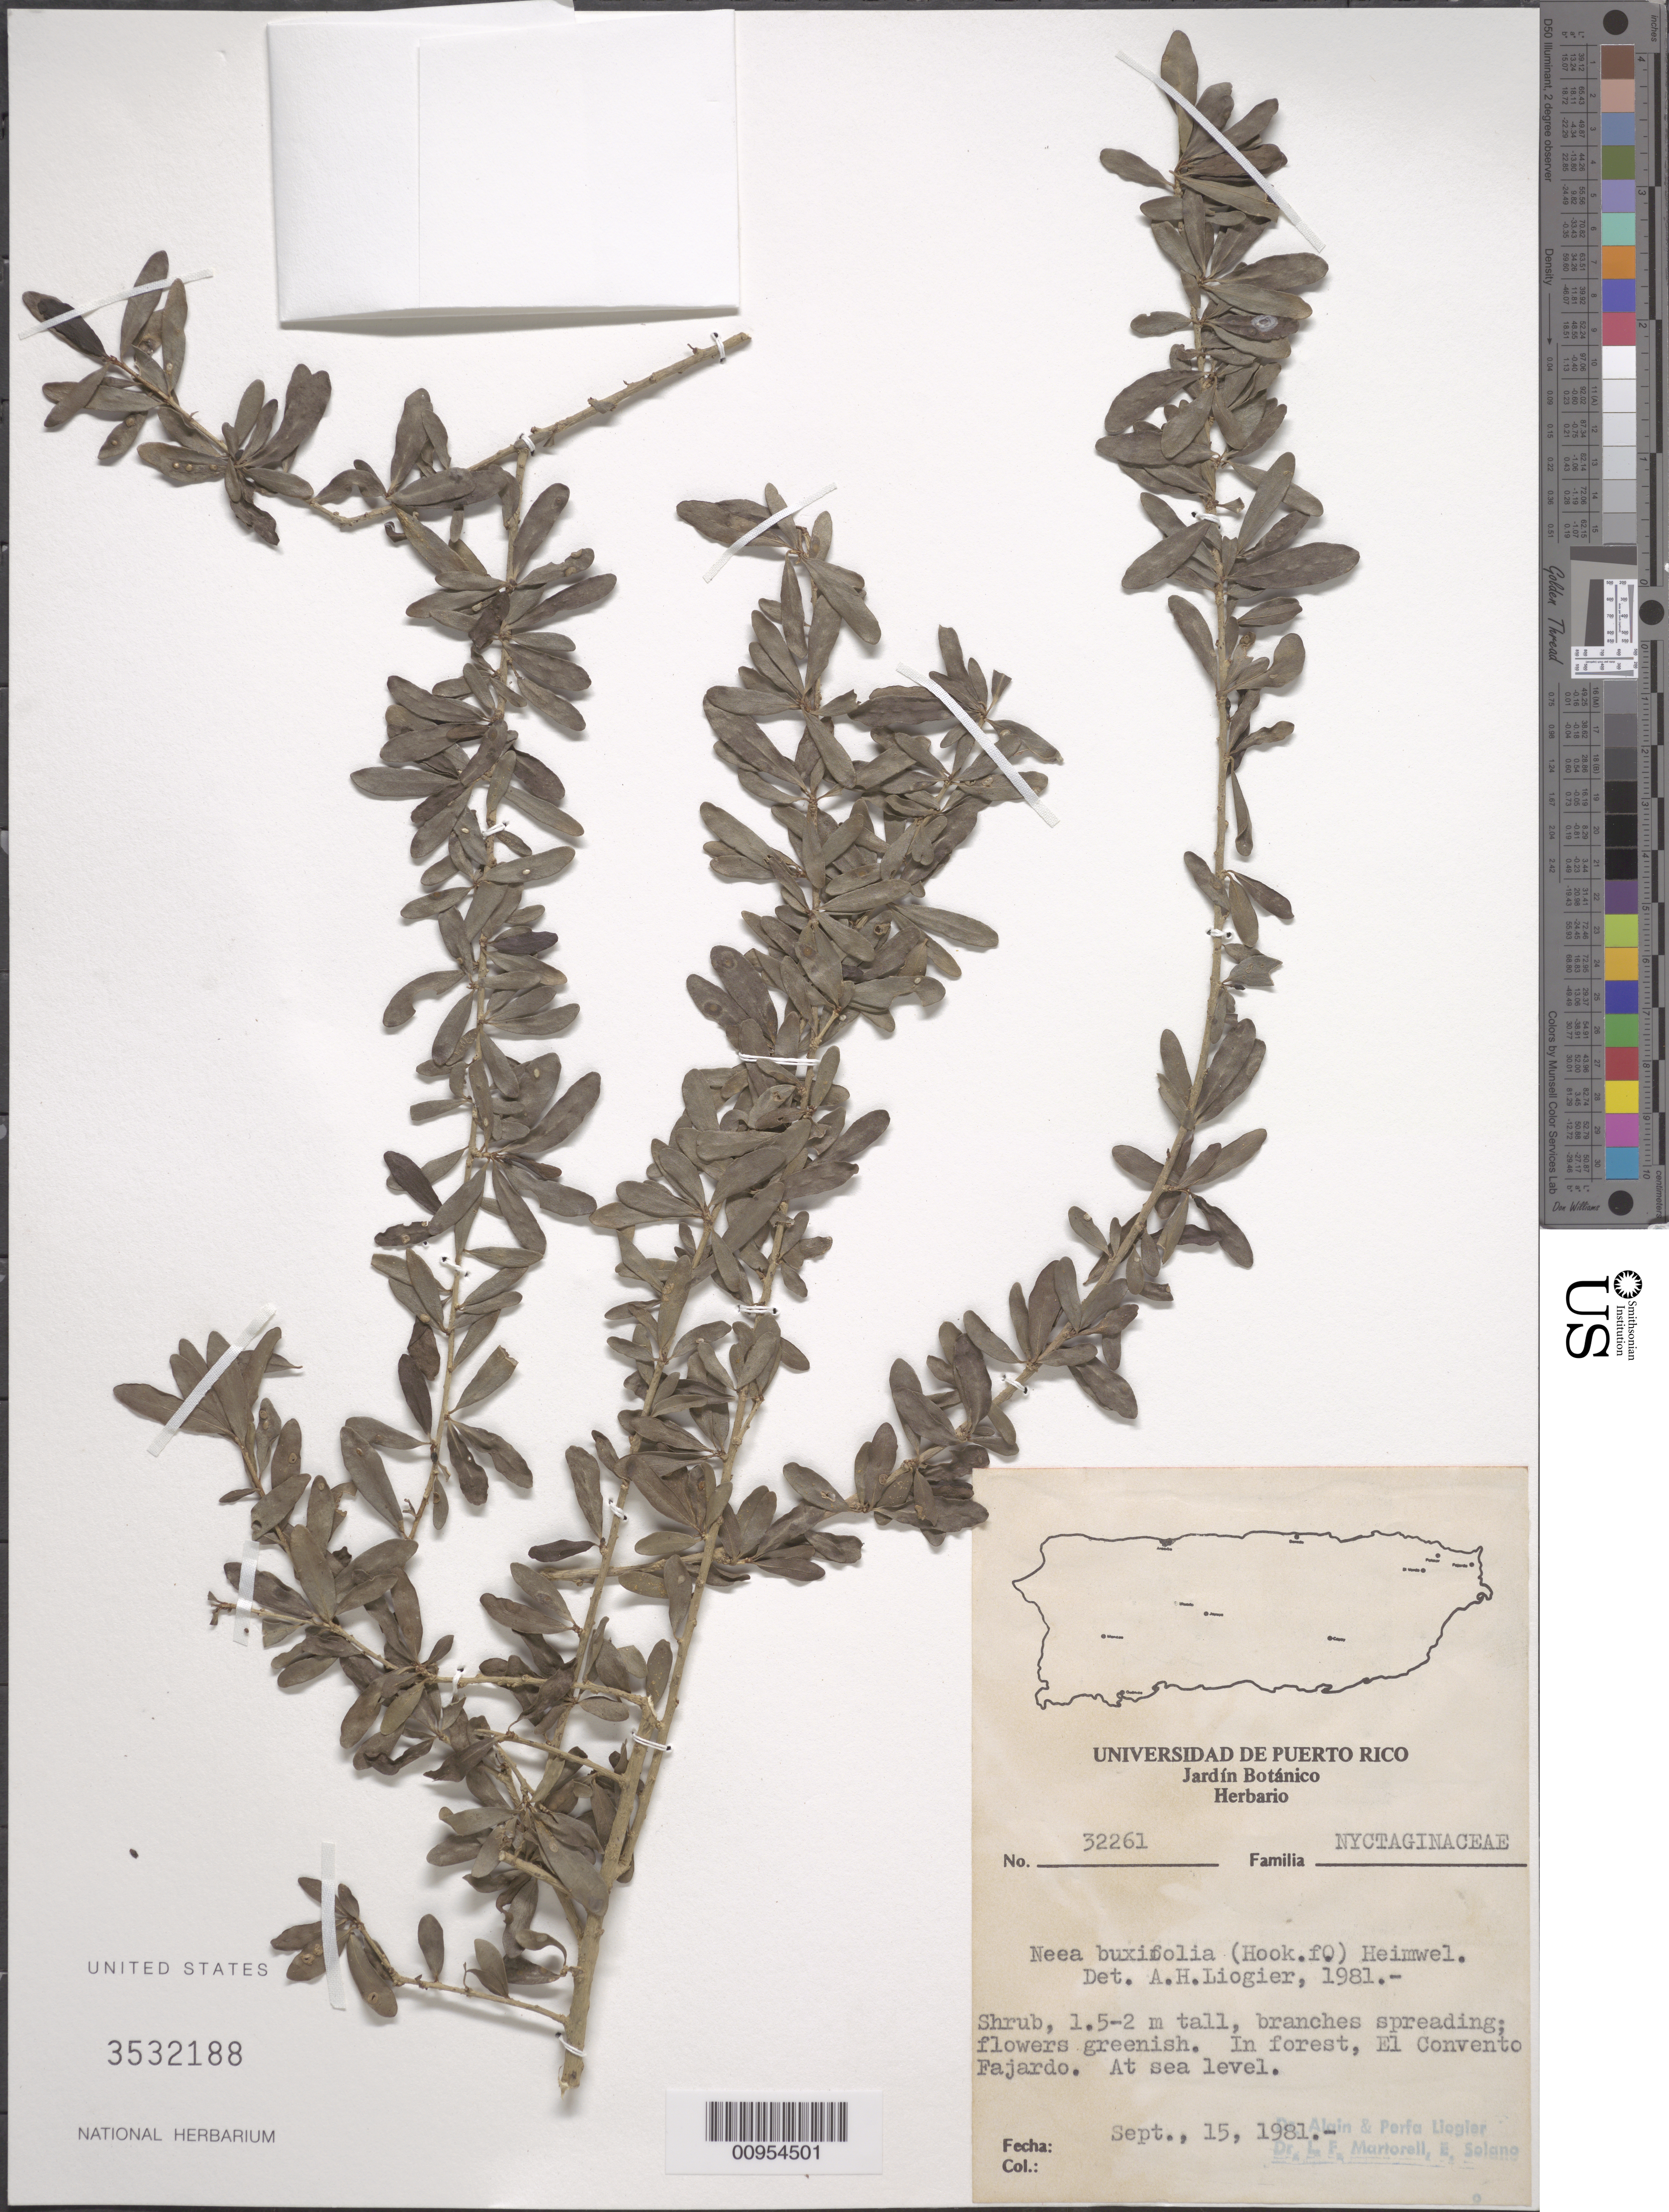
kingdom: Plantae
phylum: Tracheophyta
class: Magnoliopsida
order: Caryophyllales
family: Nyctaginaceae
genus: Neea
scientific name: Neea buxifolia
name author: (Hook. f.) Heimerl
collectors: A. H. Liogier, M. P. Liogier, L. Martorell & E. Solano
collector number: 32261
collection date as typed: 15 Sep 1981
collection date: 1981-09-15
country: Puerto Rico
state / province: Fajardo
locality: El Convento, Fajardo.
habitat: In forest.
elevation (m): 0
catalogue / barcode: US 3532188